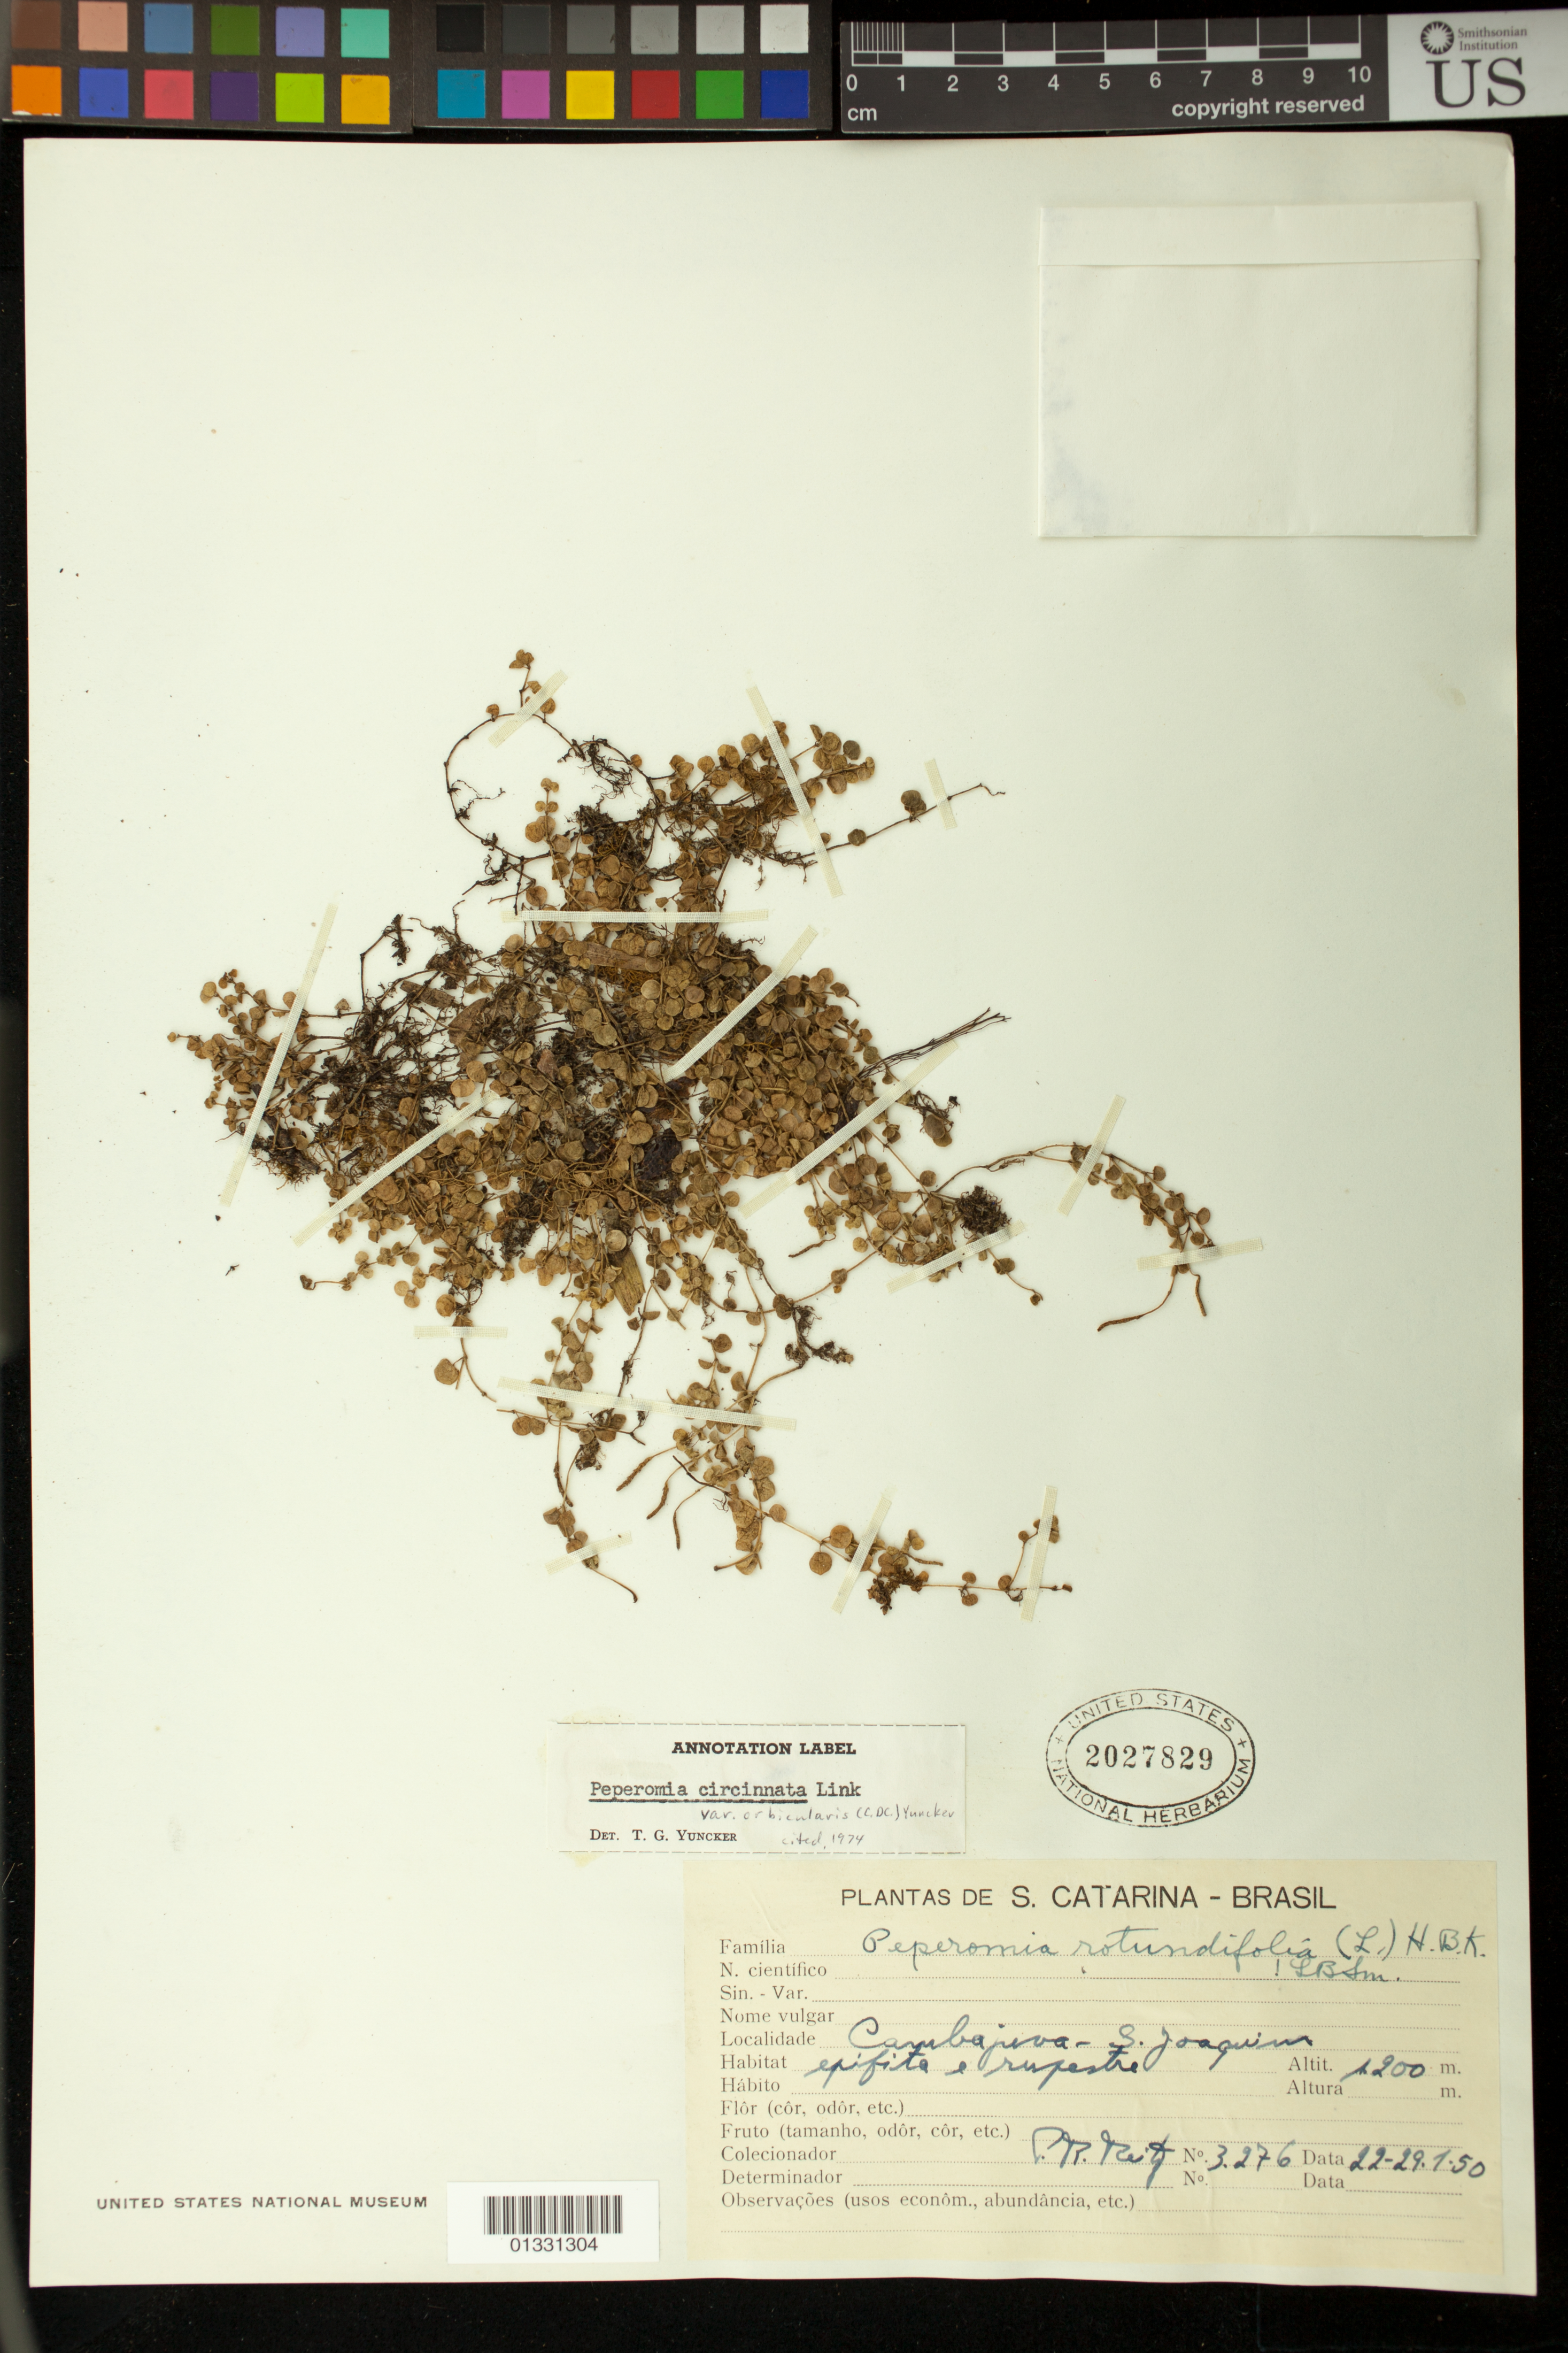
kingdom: Plantae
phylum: Tracheophyta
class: Magnoliopsida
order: Piperales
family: Piperaceae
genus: Peperomia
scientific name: Peperomia circinnata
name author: Link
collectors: R. Reitz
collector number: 3276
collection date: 1950-01-22,1950-01-29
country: Brazil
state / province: Santa Catarina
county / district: São Joaquim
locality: Cambujaíva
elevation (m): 1200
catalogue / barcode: US 2027829